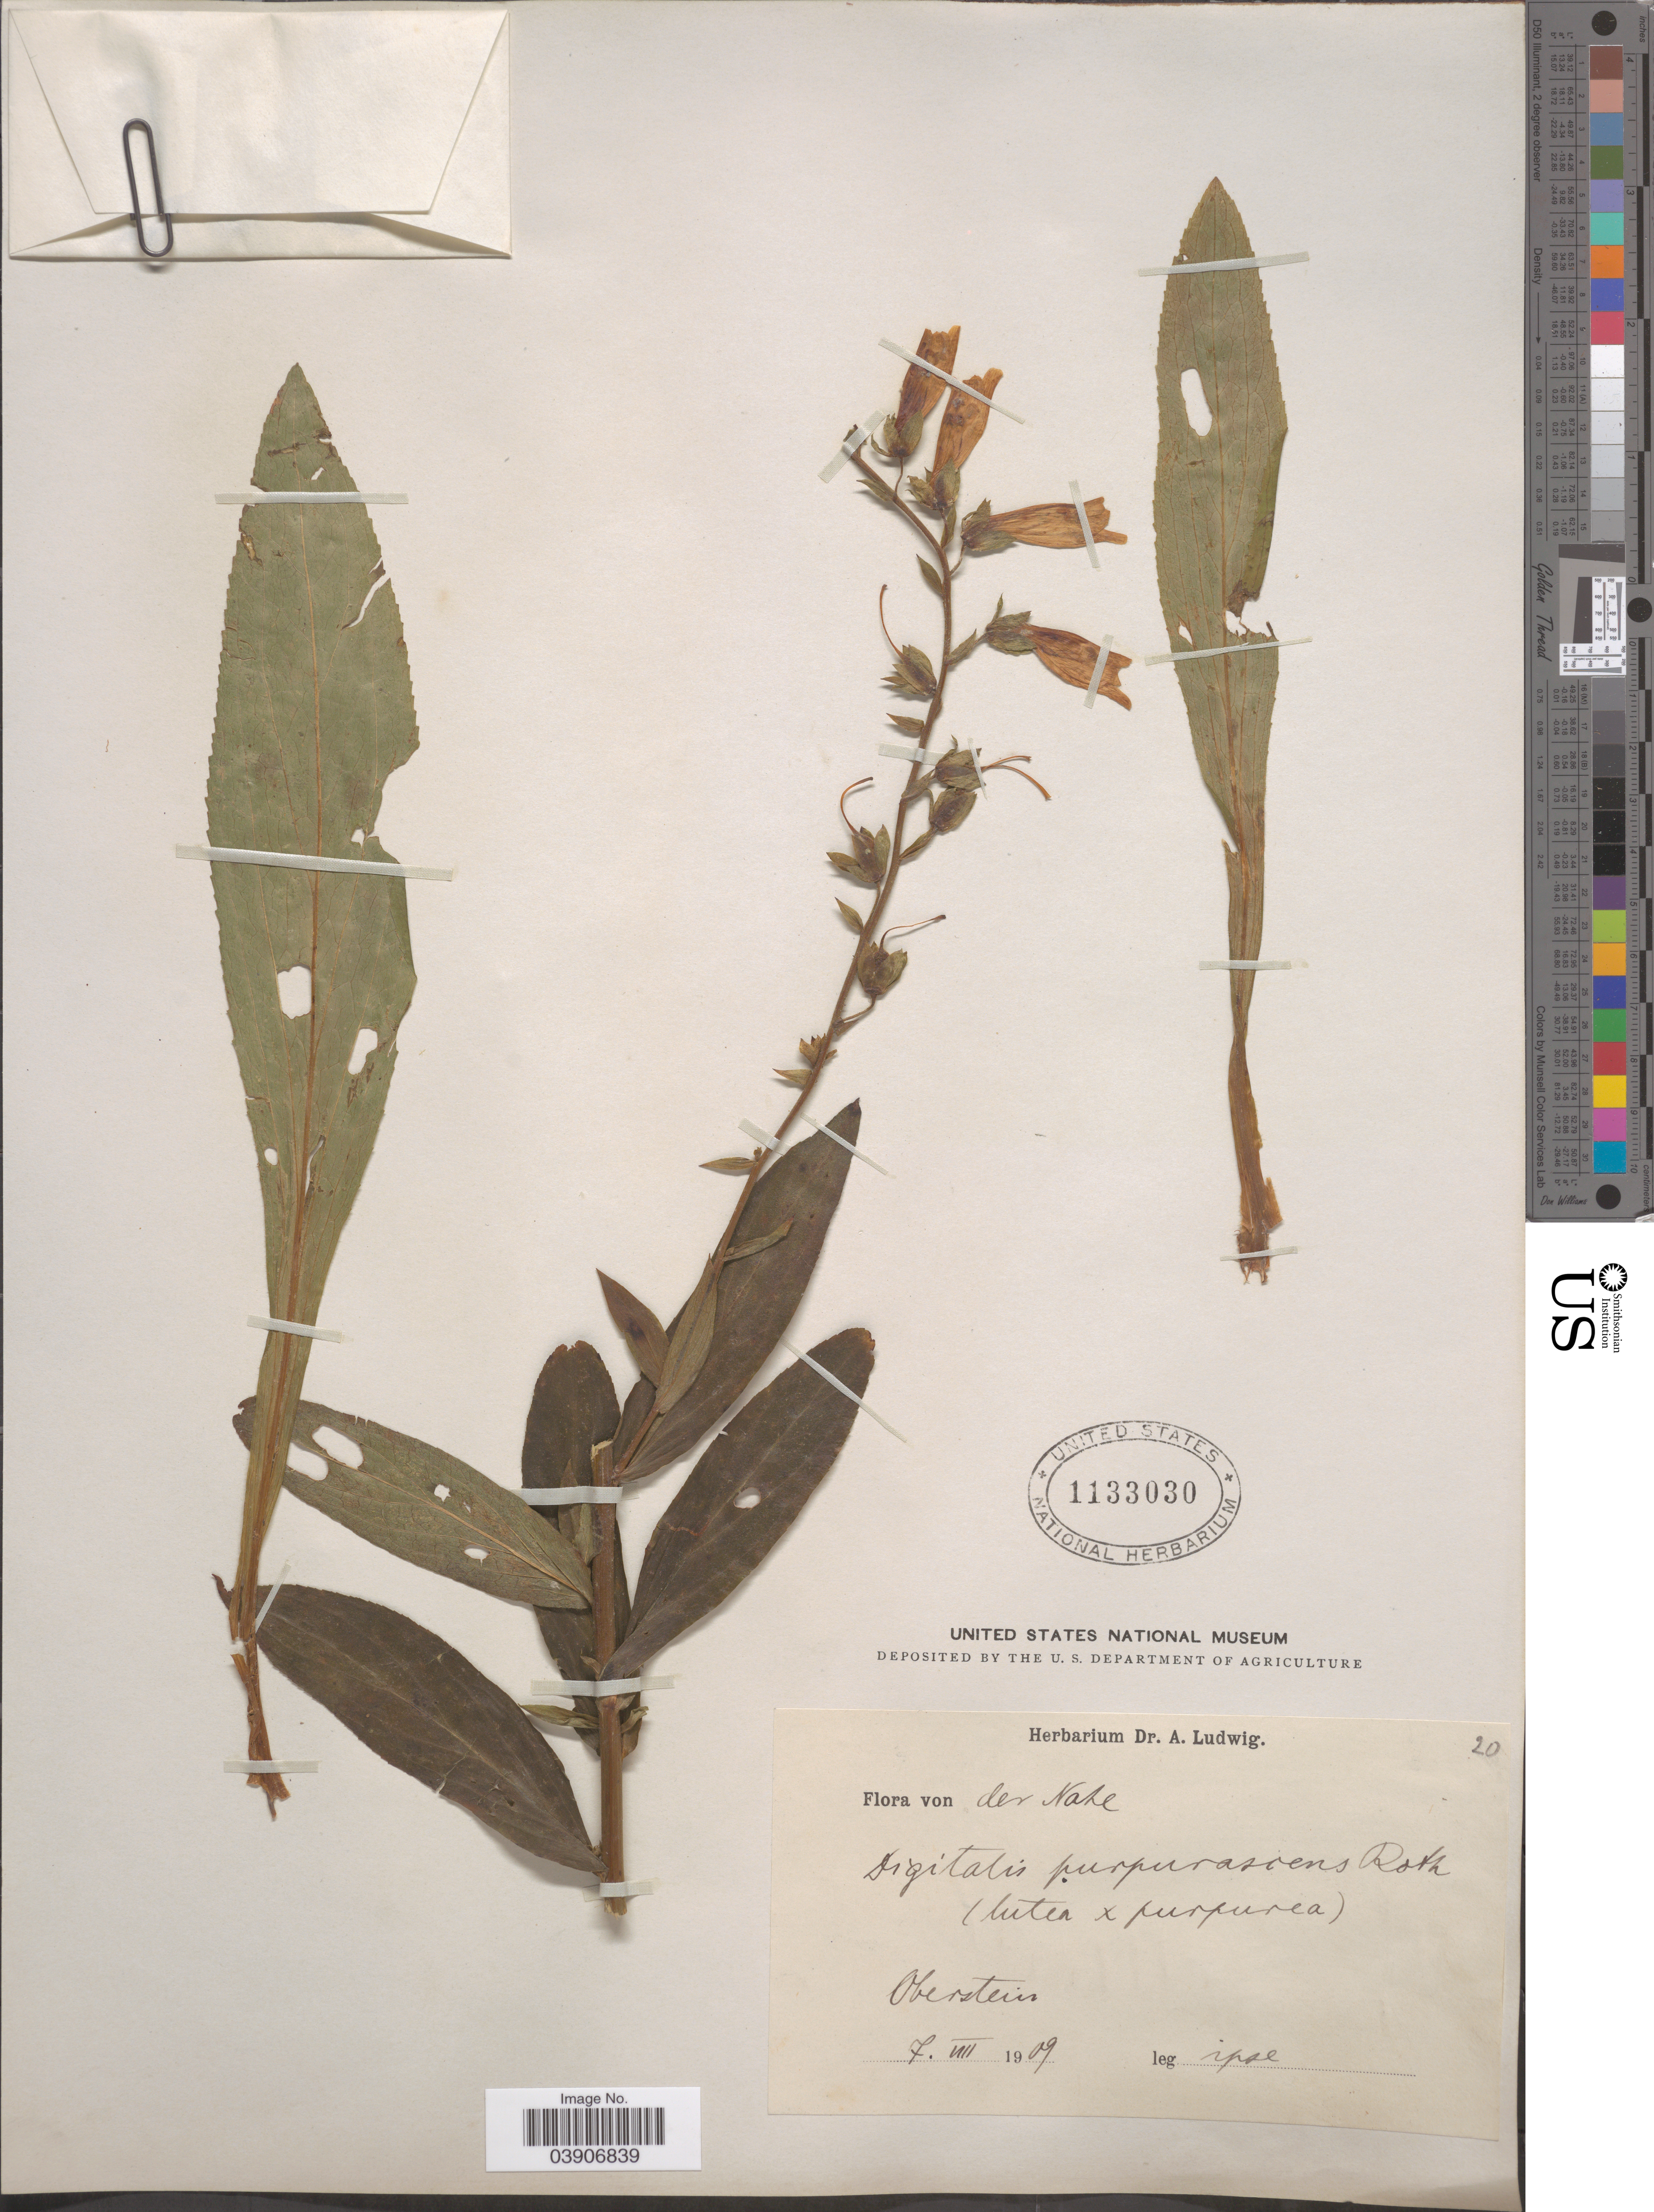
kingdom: Plantae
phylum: Tracheophyta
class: Magnoliopsida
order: Lamiales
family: Plantaginaceae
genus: Digitalis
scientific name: Digitalis purpurascens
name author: Roth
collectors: A. Ludwig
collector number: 20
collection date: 1909-08-07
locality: Der Nahe [interpreted]. Oberstein.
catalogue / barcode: US 1133030